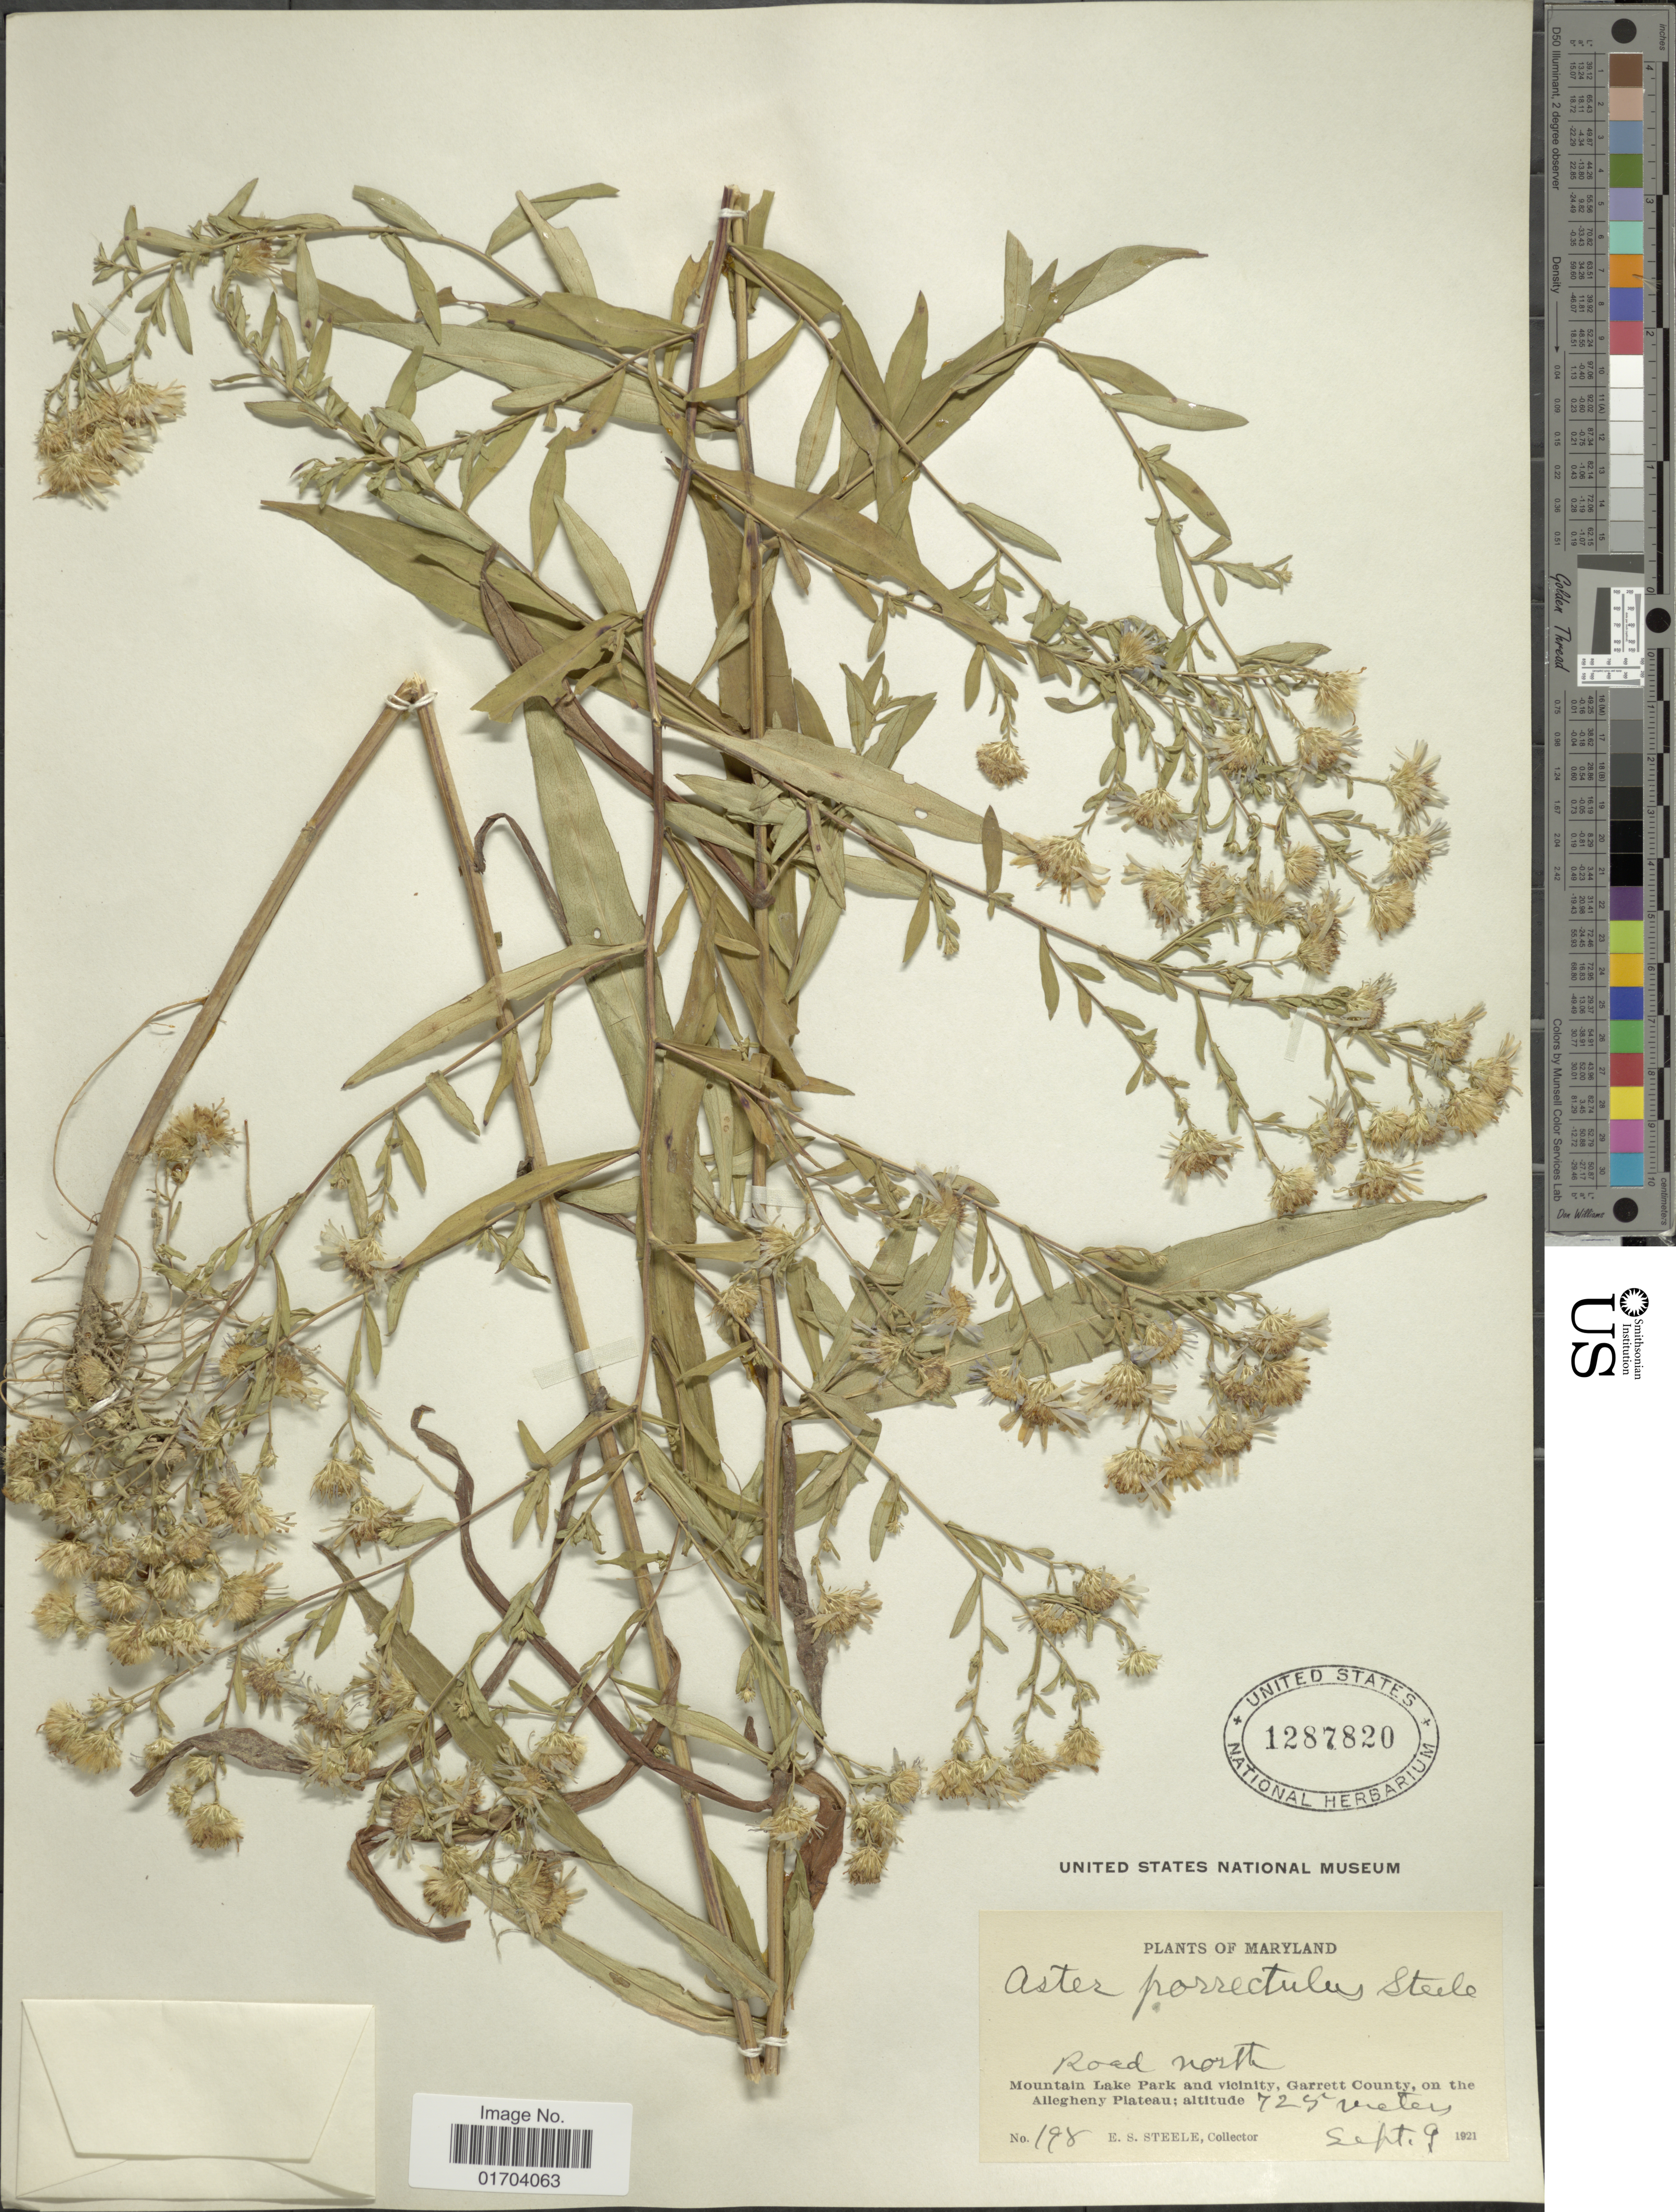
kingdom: Plantae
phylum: Tracheophyta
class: Magnoliopsida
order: Asterales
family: Asteraceae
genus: Aster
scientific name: Aster porrectulus E.S. Steele sp. nov. ined.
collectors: E. Steele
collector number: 198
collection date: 1921-09-09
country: United States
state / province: Maryland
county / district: Garrett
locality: Road north, Mountain Lake Park and Vicinity, Garrett County, on the Allegheny Plateau.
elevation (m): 725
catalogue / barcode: US 1287820